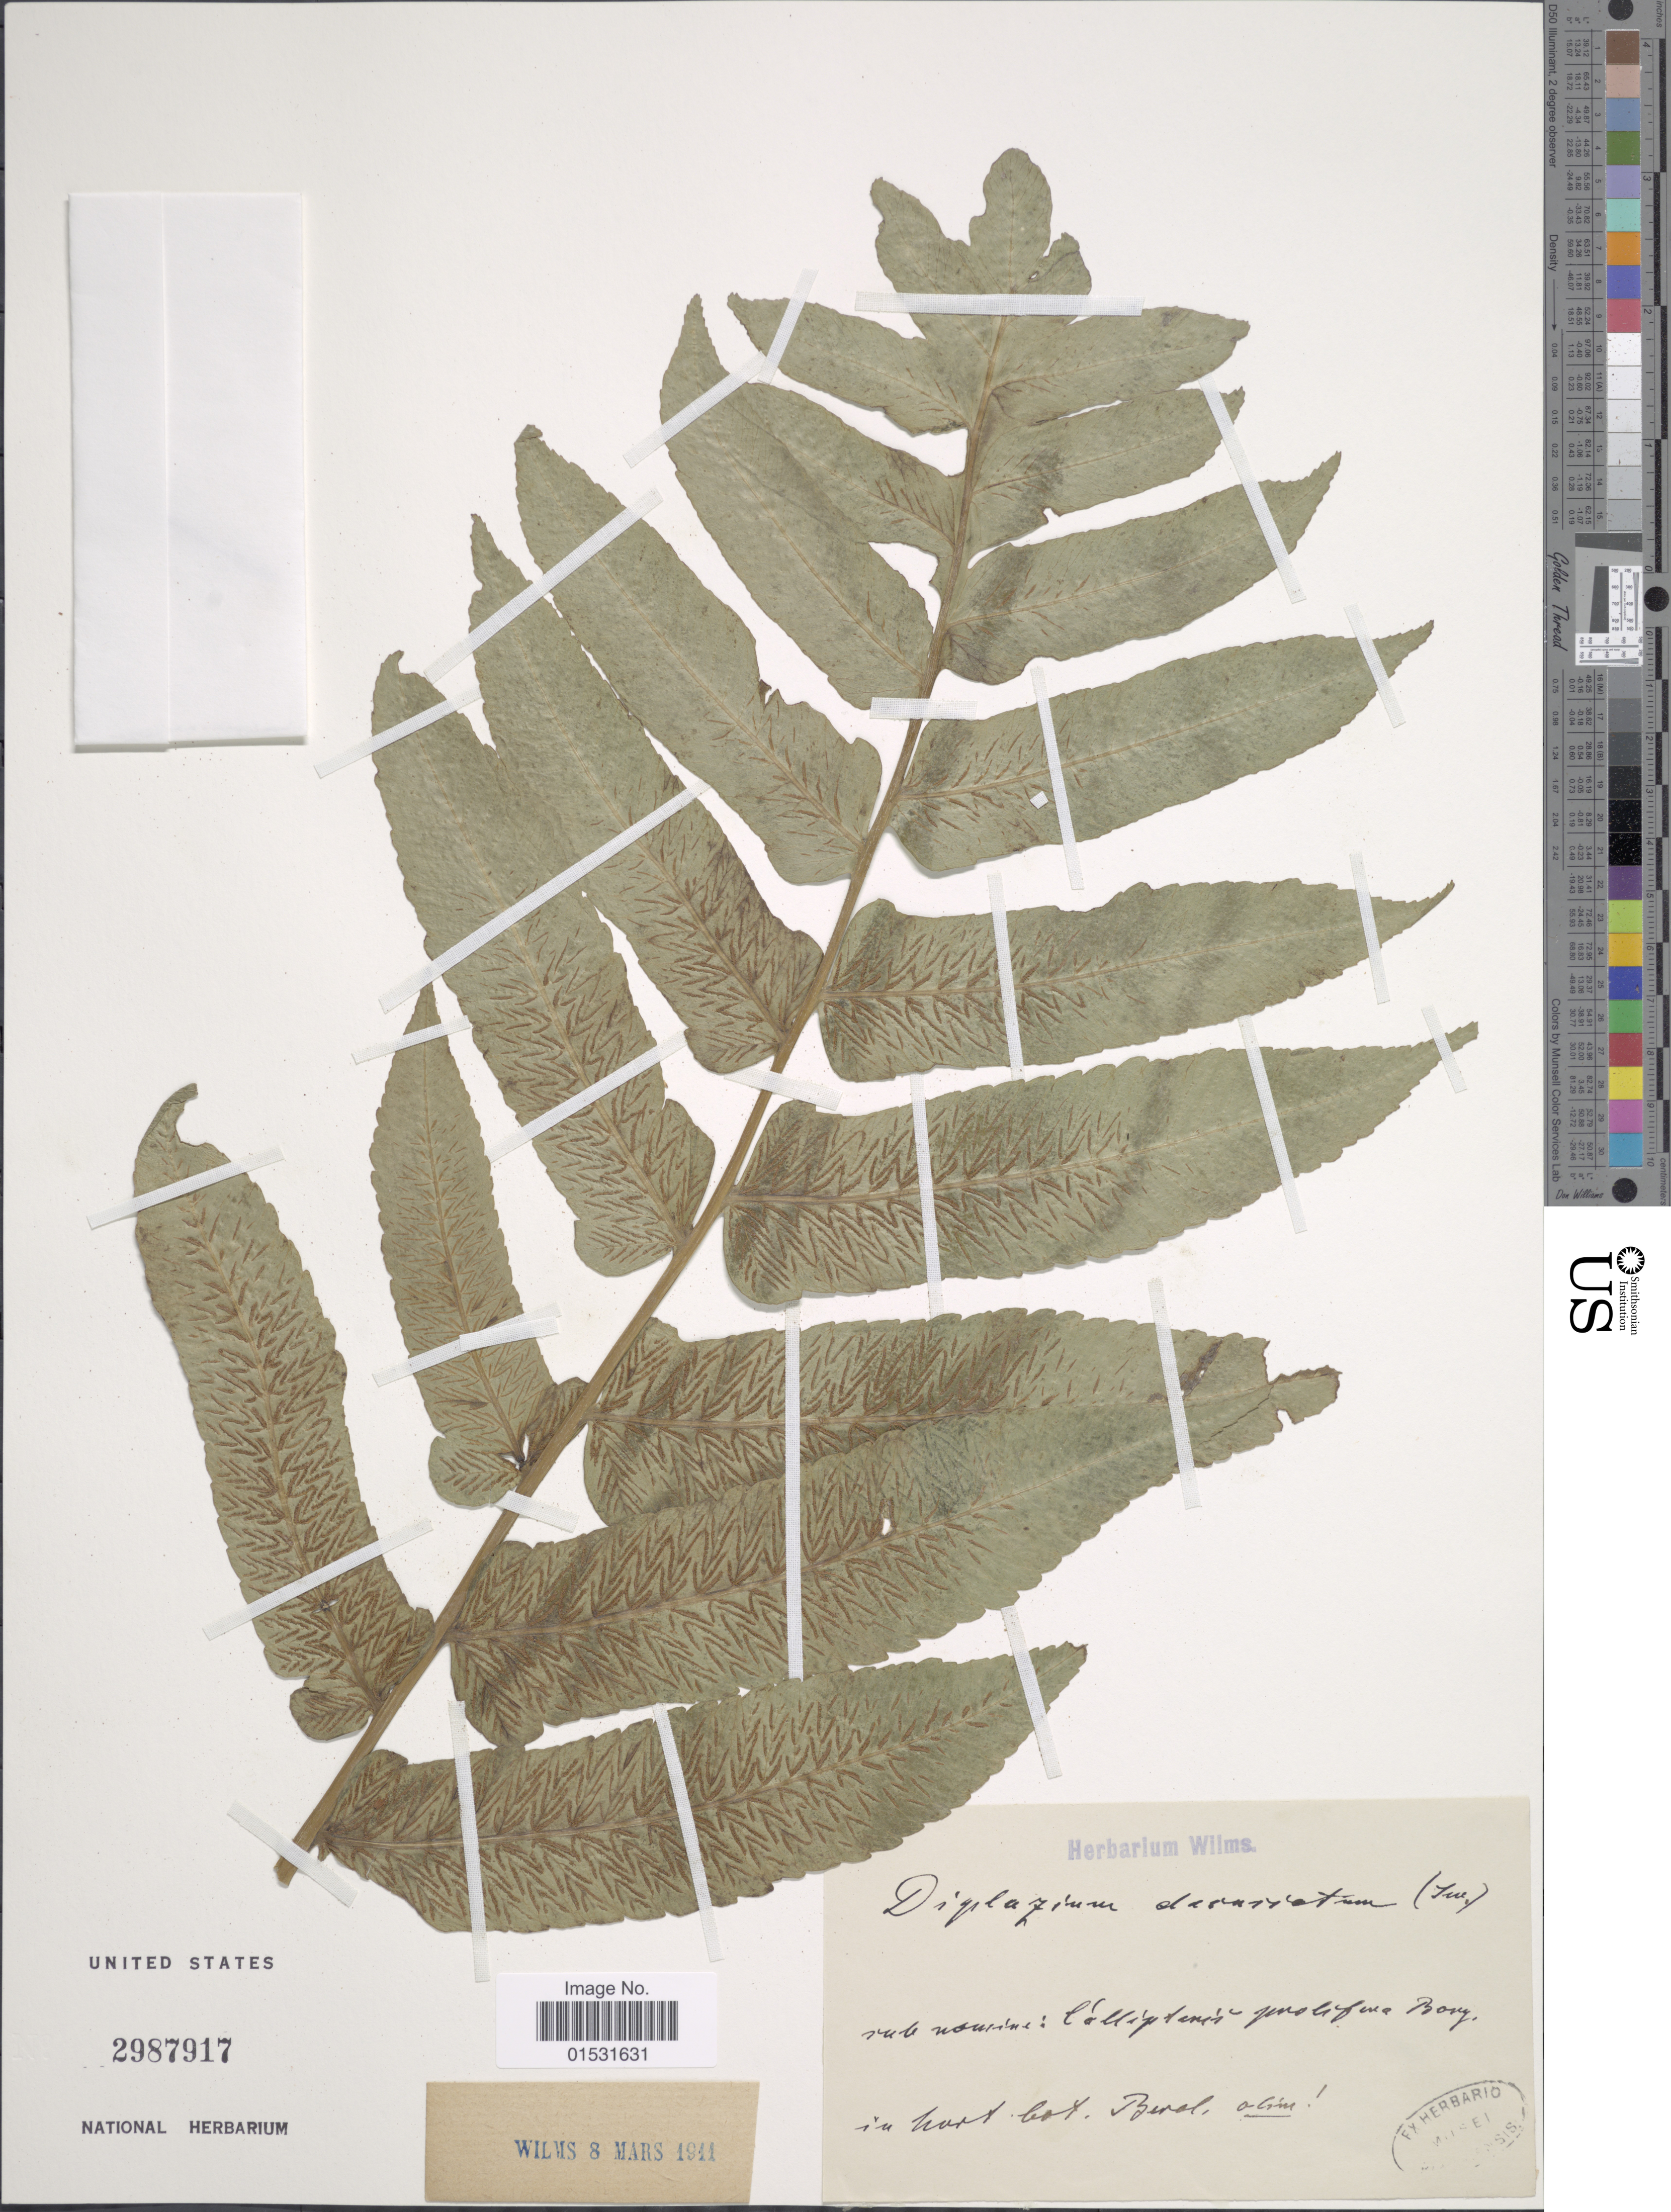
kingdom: Plantae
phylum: Tracheophyta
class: Polypodiopsida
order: Polypodiales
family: Athyriaceae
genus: Diplazium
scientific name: Diplazium proliferum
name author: (Lam.) Thouars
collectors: ex herb. Wilms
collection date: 1911-03-08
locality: In hort. bot. Berol. alim.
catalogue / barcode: US 2987917